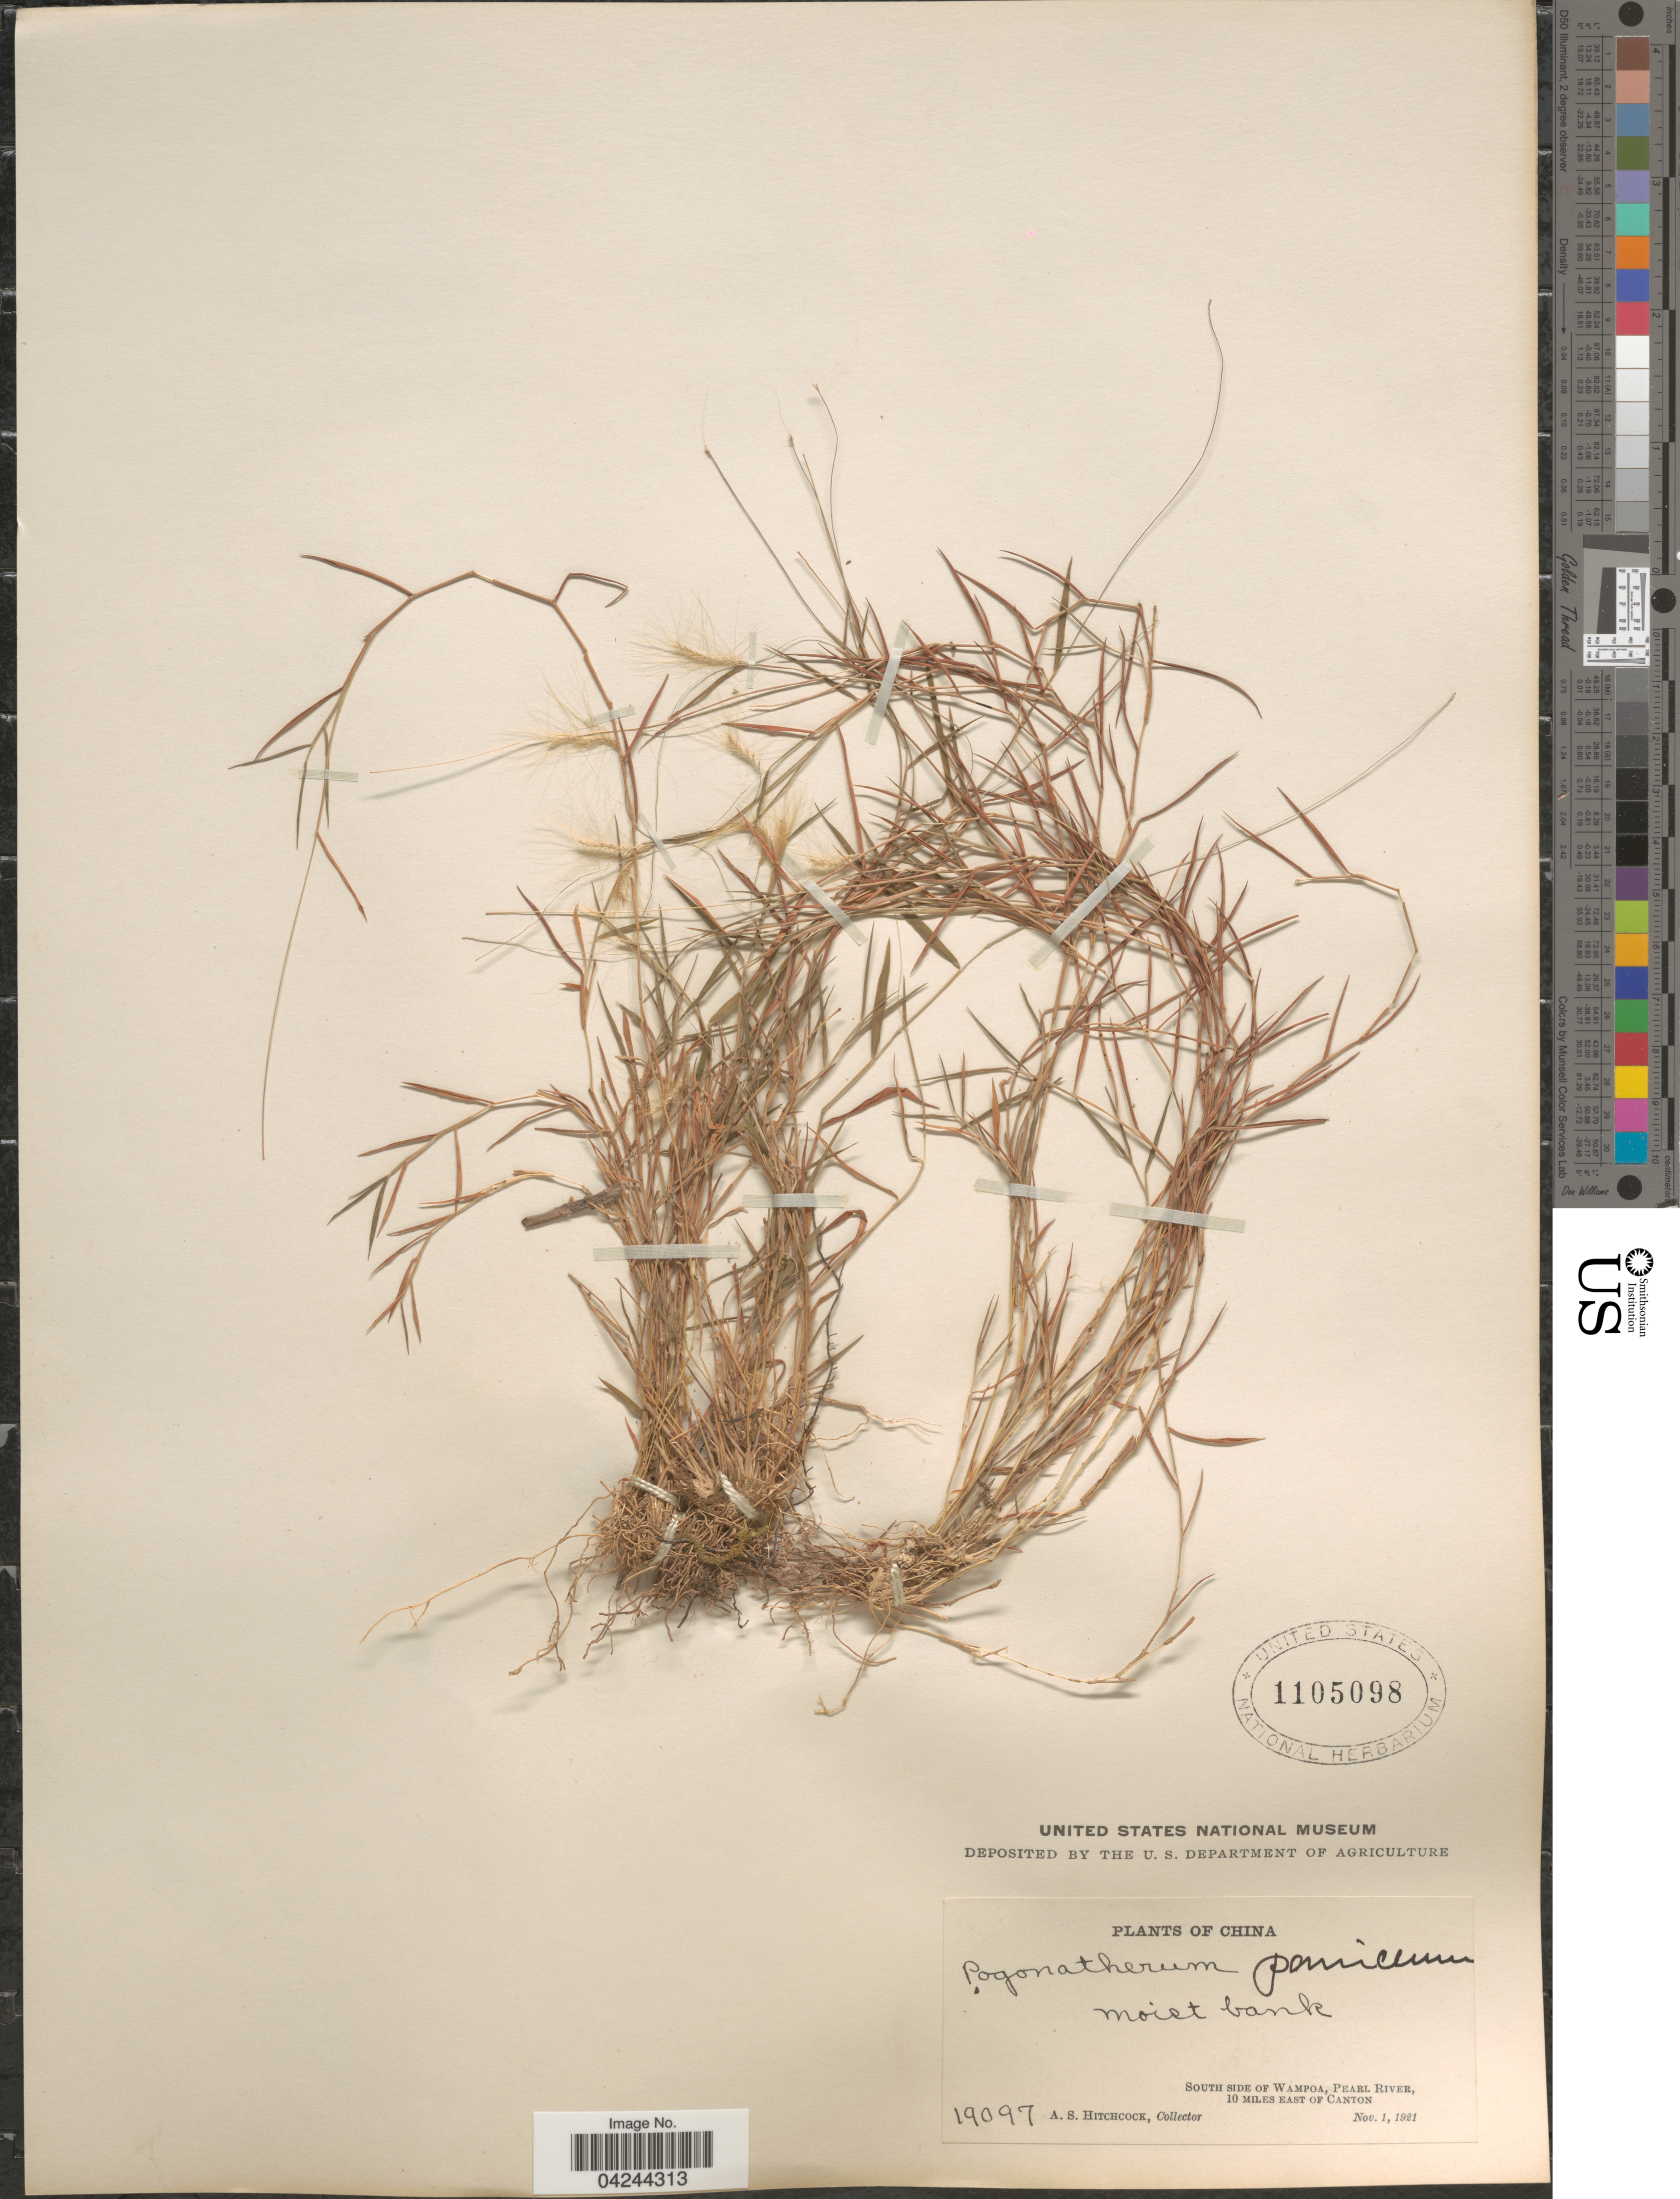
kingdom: Plantae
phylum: Tracheophyta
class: Liliopsida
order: Poales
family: Poaceae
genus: Pogonatherum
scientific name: Pogonatherum crinitum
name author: (Thunb.) Kunth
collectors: A. S. Hitchcock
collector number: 19097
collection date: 1921-11-01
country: China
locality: South side of Wampoa, Pearl River, 10 miles east of Canton.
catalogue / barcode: US 1105098